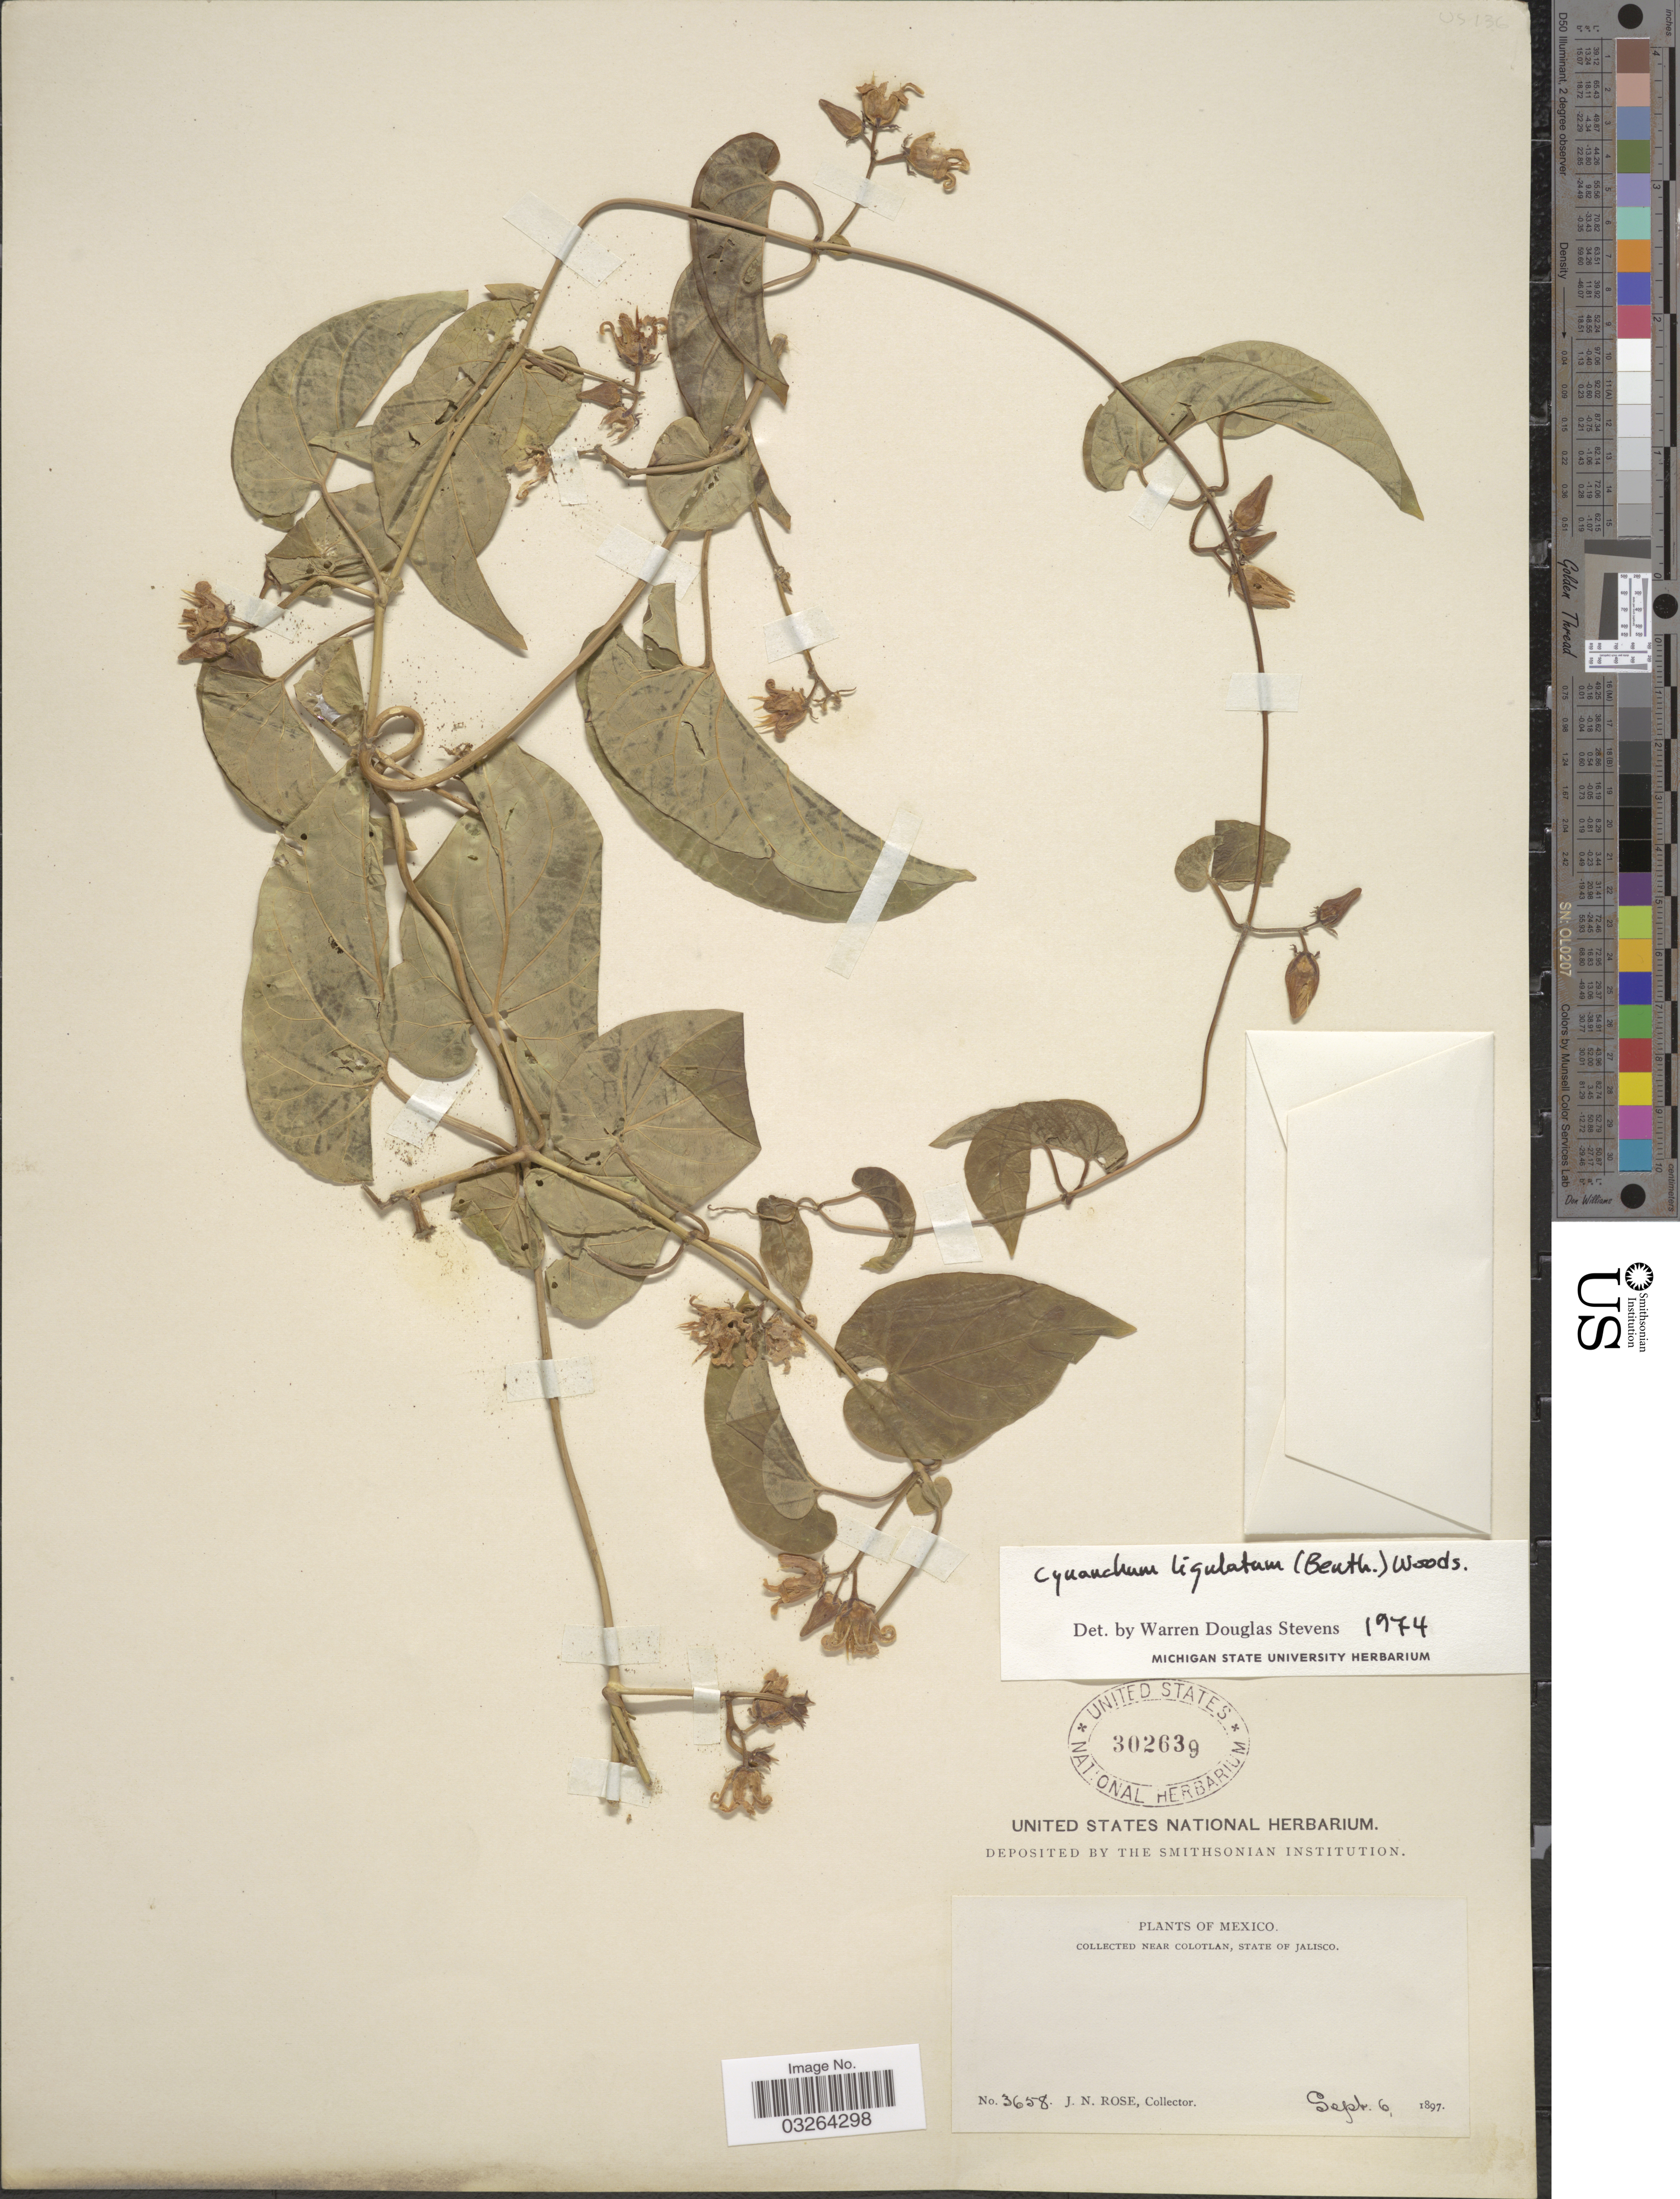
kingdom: Plantae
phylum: Tracheophyta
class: Magnoliopsida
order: Gentianales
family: Apocynaceae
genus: Cynanchum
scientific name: Cynanchum ligulatum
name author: (Benth.) Woodson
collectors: J. N. Rose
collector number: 3658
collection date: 1897-09-06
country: Mexico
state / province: Jalisco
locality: Near Colotlan.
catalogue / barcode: US 302639